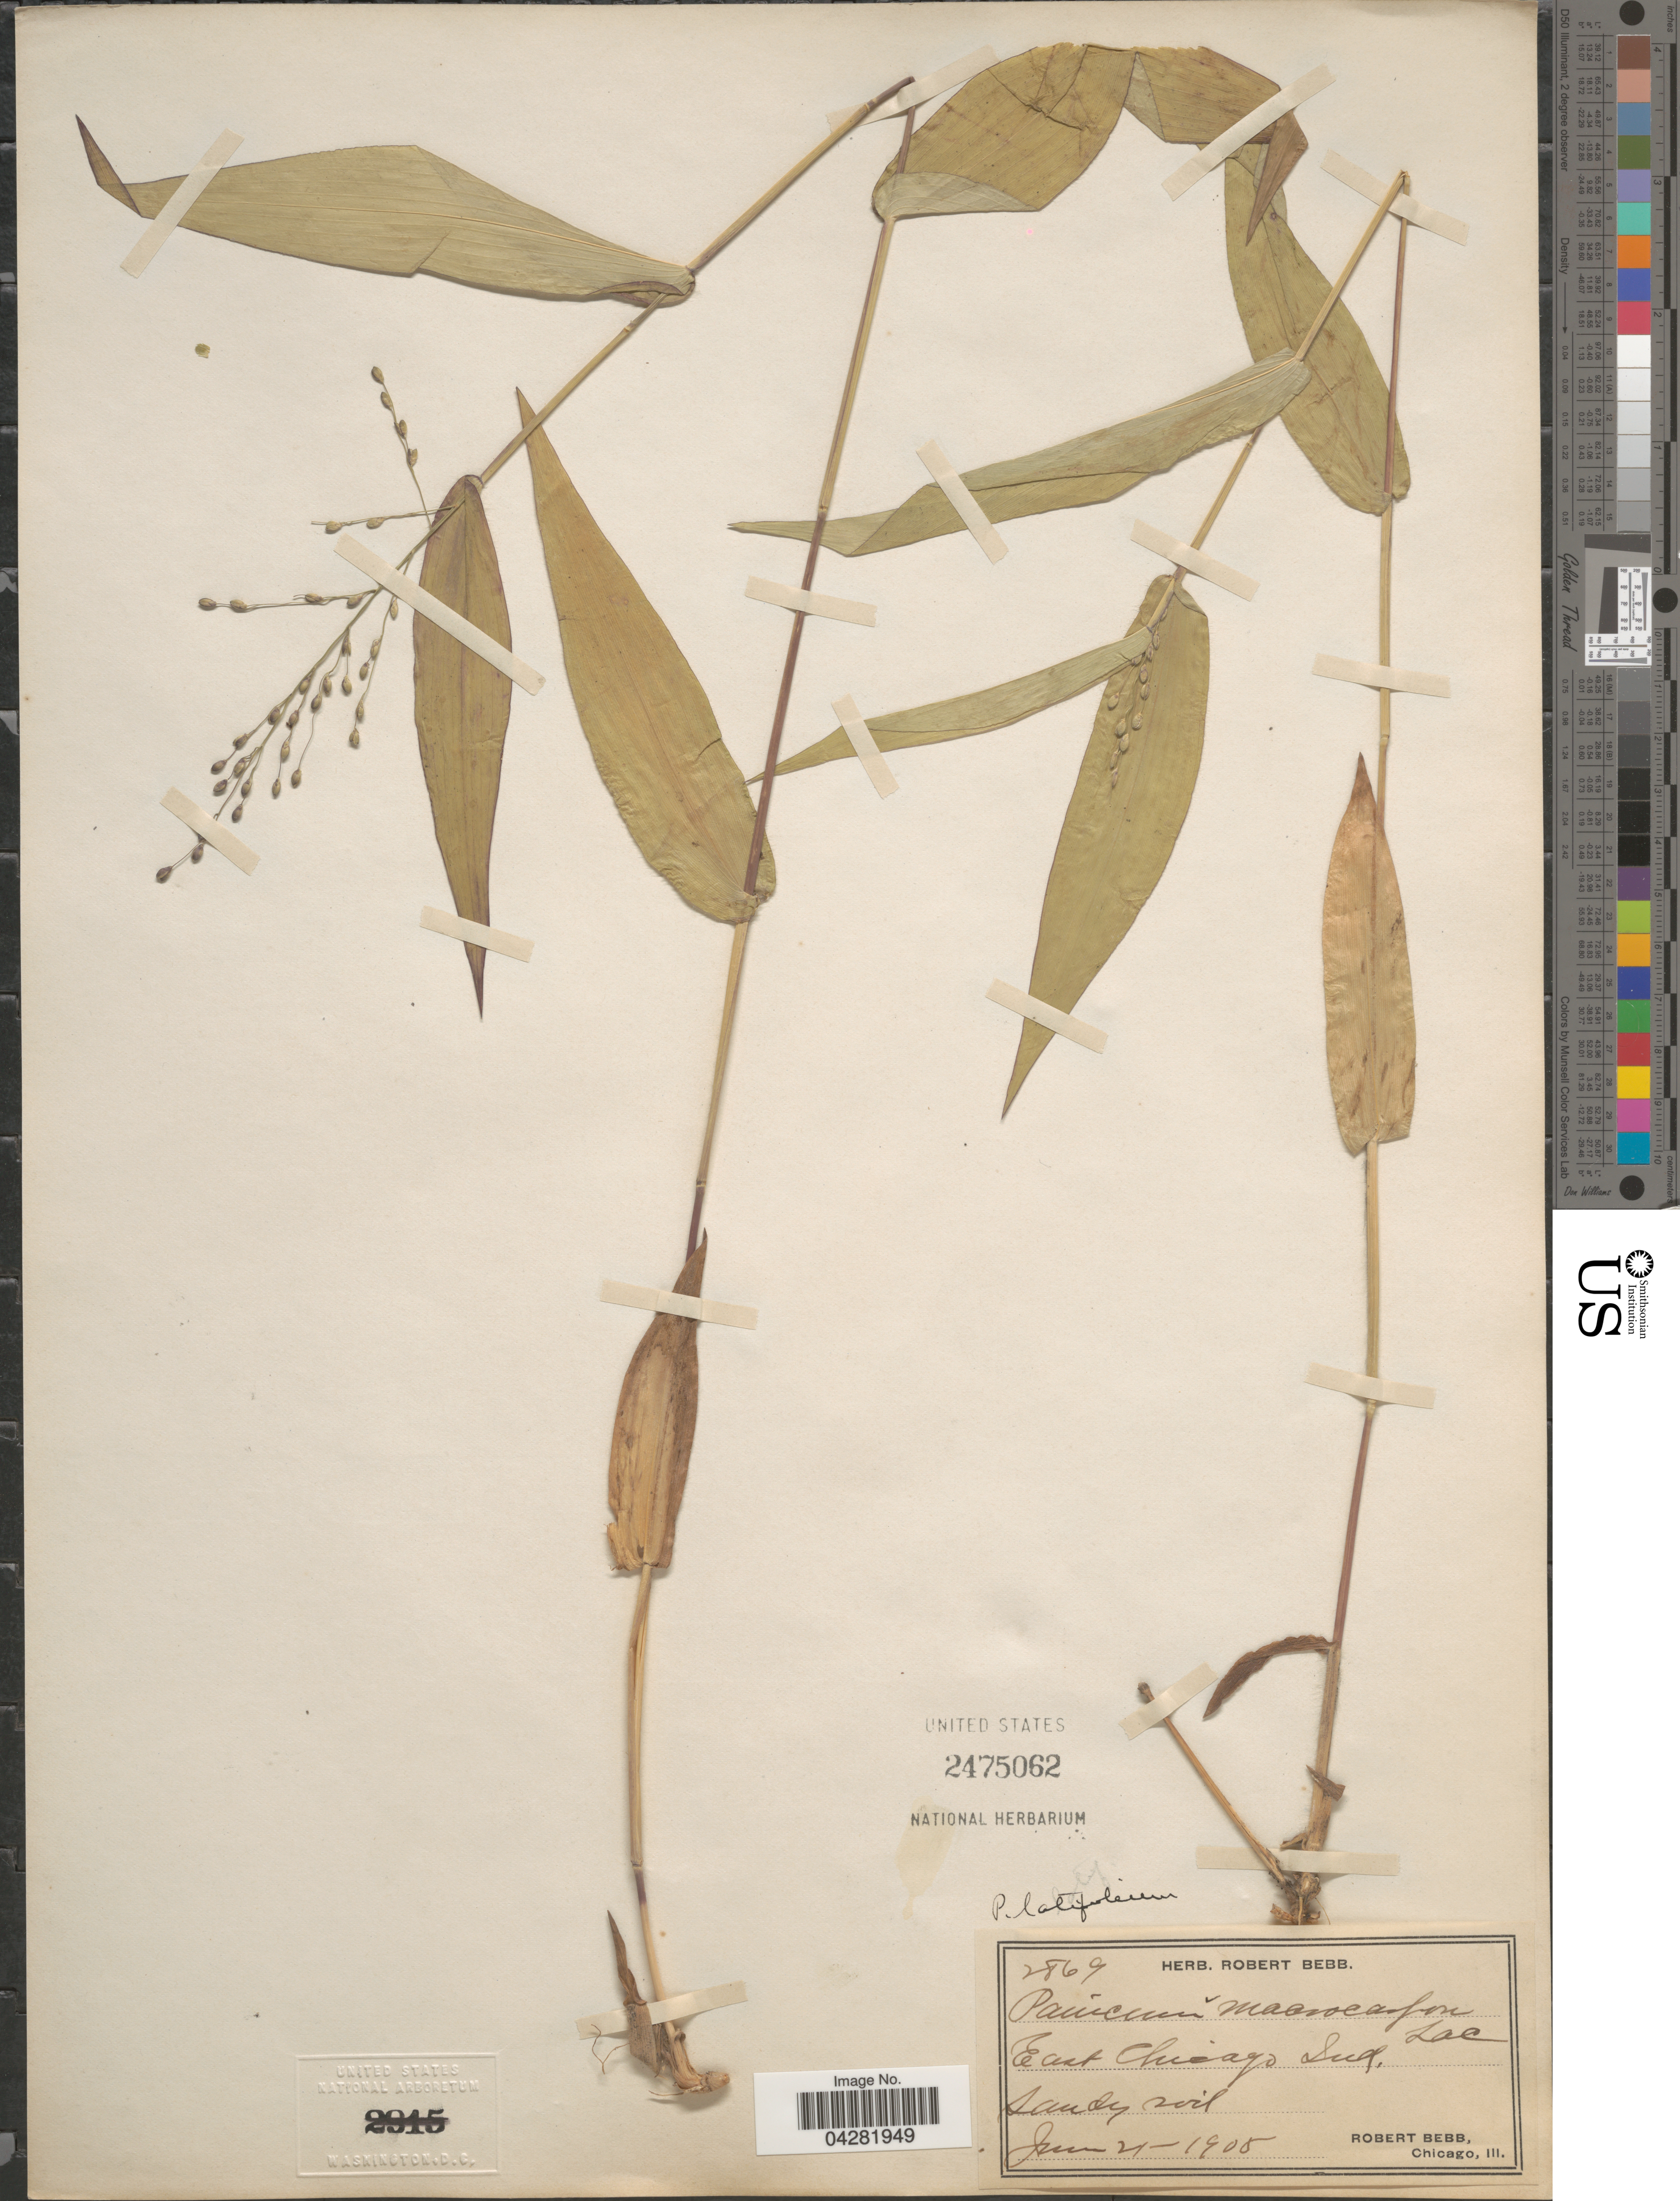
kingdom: Plantae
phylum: Tracheophyta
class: Liliopsida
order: Poales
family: Poaceae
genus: Dichanthelium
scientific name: Dichanthelium latifolium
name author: (L.) Harvill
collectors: R. Bebb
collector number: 2869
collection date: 1905-06-21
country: United States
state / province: Indiana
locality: East Chicago.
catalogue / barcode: US 2475062